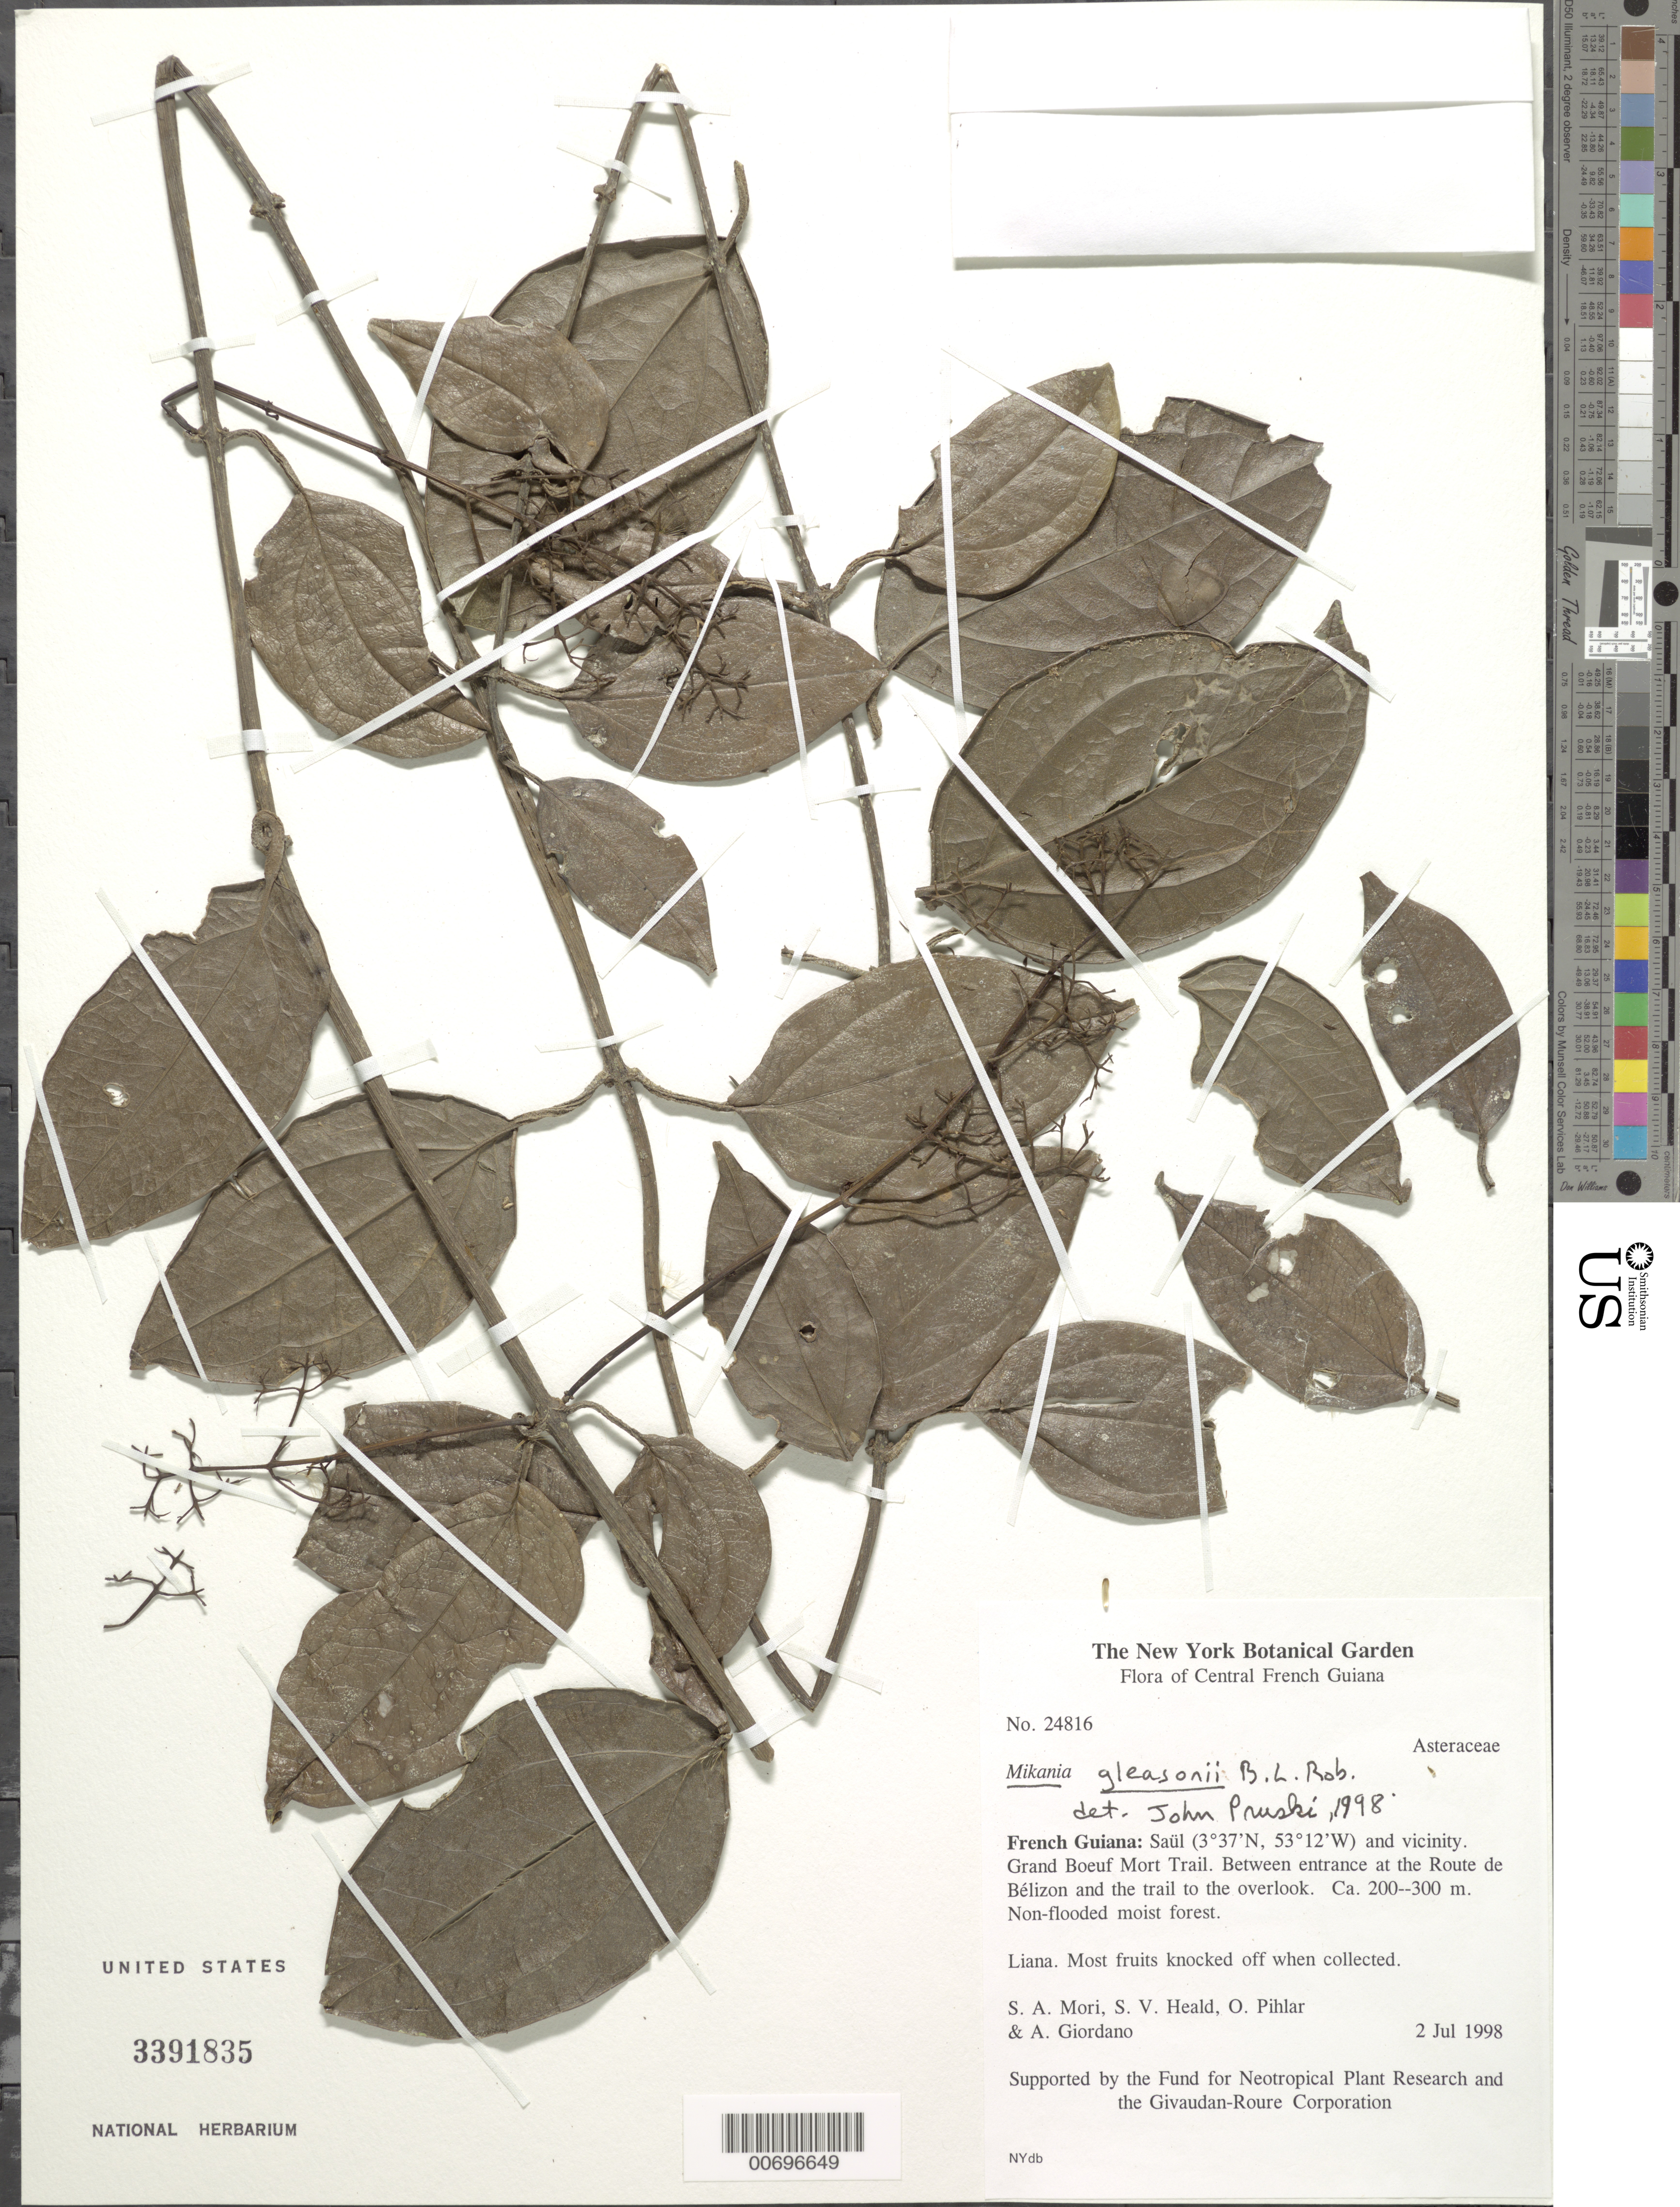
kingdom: Plantae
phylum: Tracheophyta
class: Magnoliopsida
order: Asterales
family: Asteraceae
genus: Mikania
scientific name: Mikania gleasonii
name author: B.L. Rob.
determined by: Pruski, J. F.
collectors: S. Mori, S. Heald, O. Pihlar & A. Giordano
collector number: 24816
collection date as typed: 2-Jul-98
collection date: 1998-07-02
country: French Guiana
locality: Saül and vic., Grand Boeuf Trail. Between entrance at the Route de Bélizon and the trail to the overlook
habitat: Non-flooded moist forest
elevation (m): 200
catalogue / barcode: US 3391835